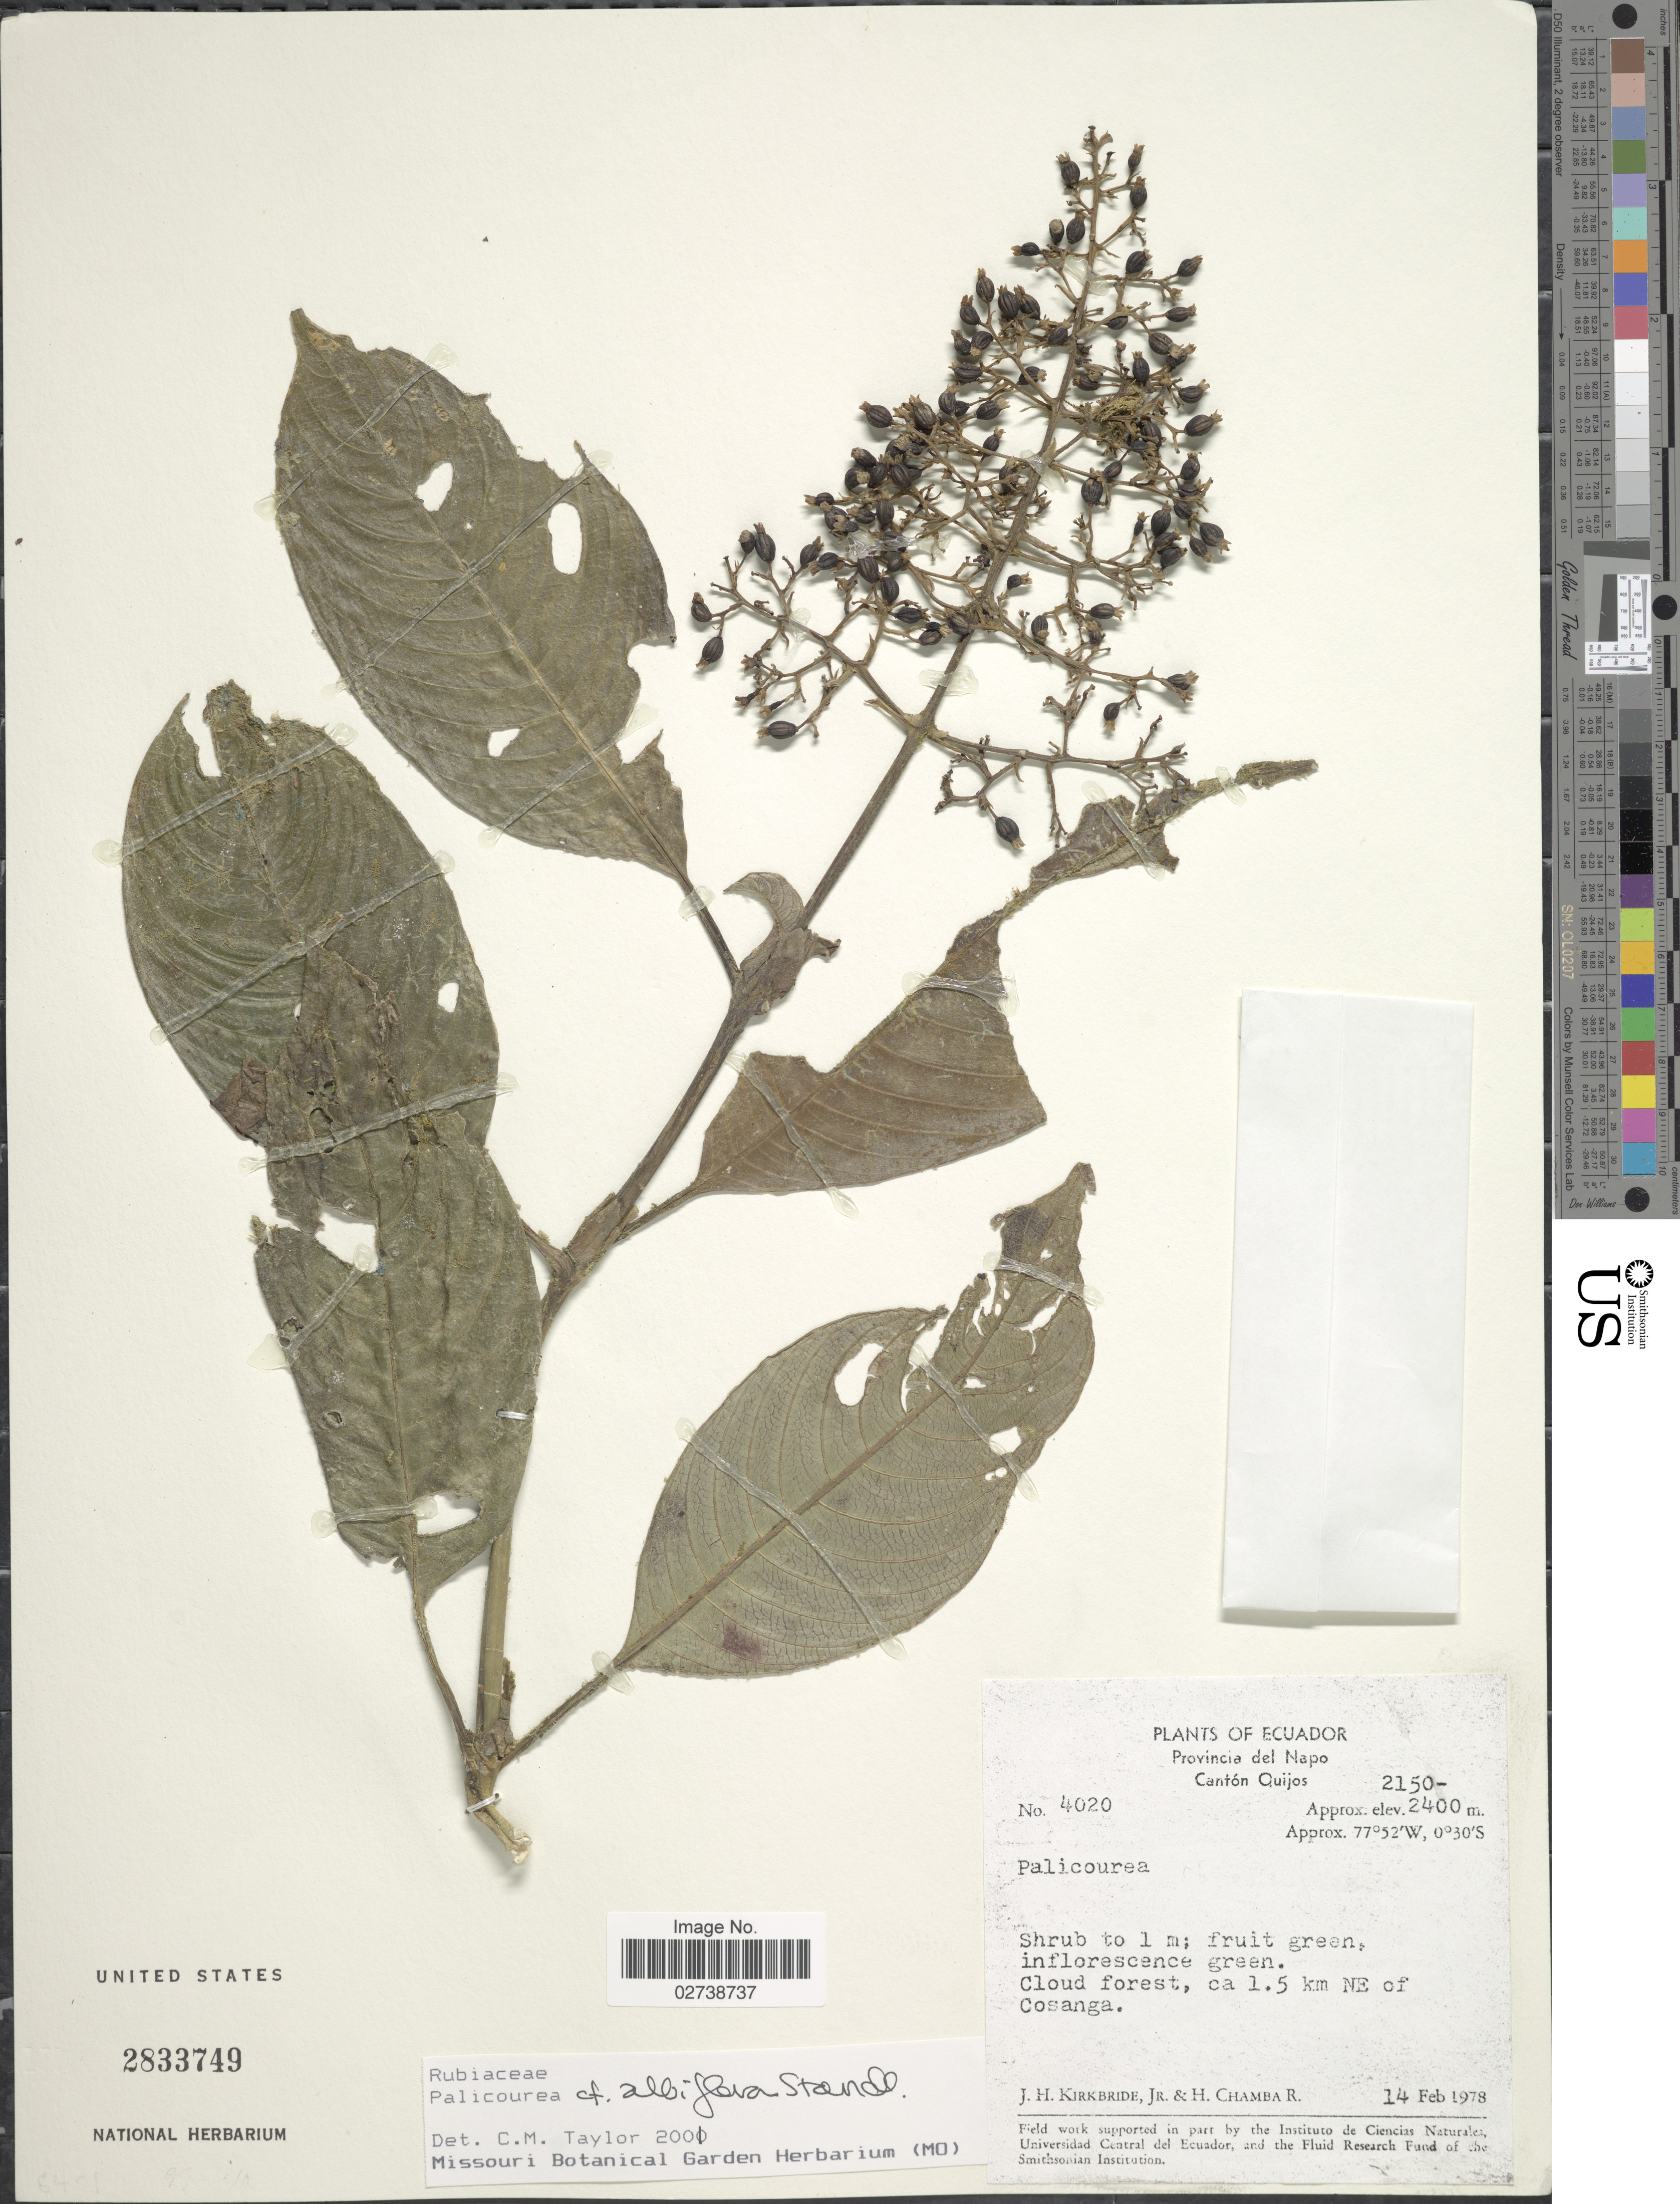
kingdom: Plantae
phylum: Tracheophyta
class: Magnoliopsida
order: Gentianales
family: Rubiaceae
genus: Palicourea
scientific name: Palicourea albiflora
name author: Standl.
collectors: J. H. Kirkbride & H. Chamba R.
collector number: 4020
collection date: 1978-02-14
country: Ecuador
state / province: Napo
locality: Cantón Quijos, Cloud forest, ca. 1.5 km NE of Cosanga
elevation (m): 2400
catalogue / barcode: US 2833749